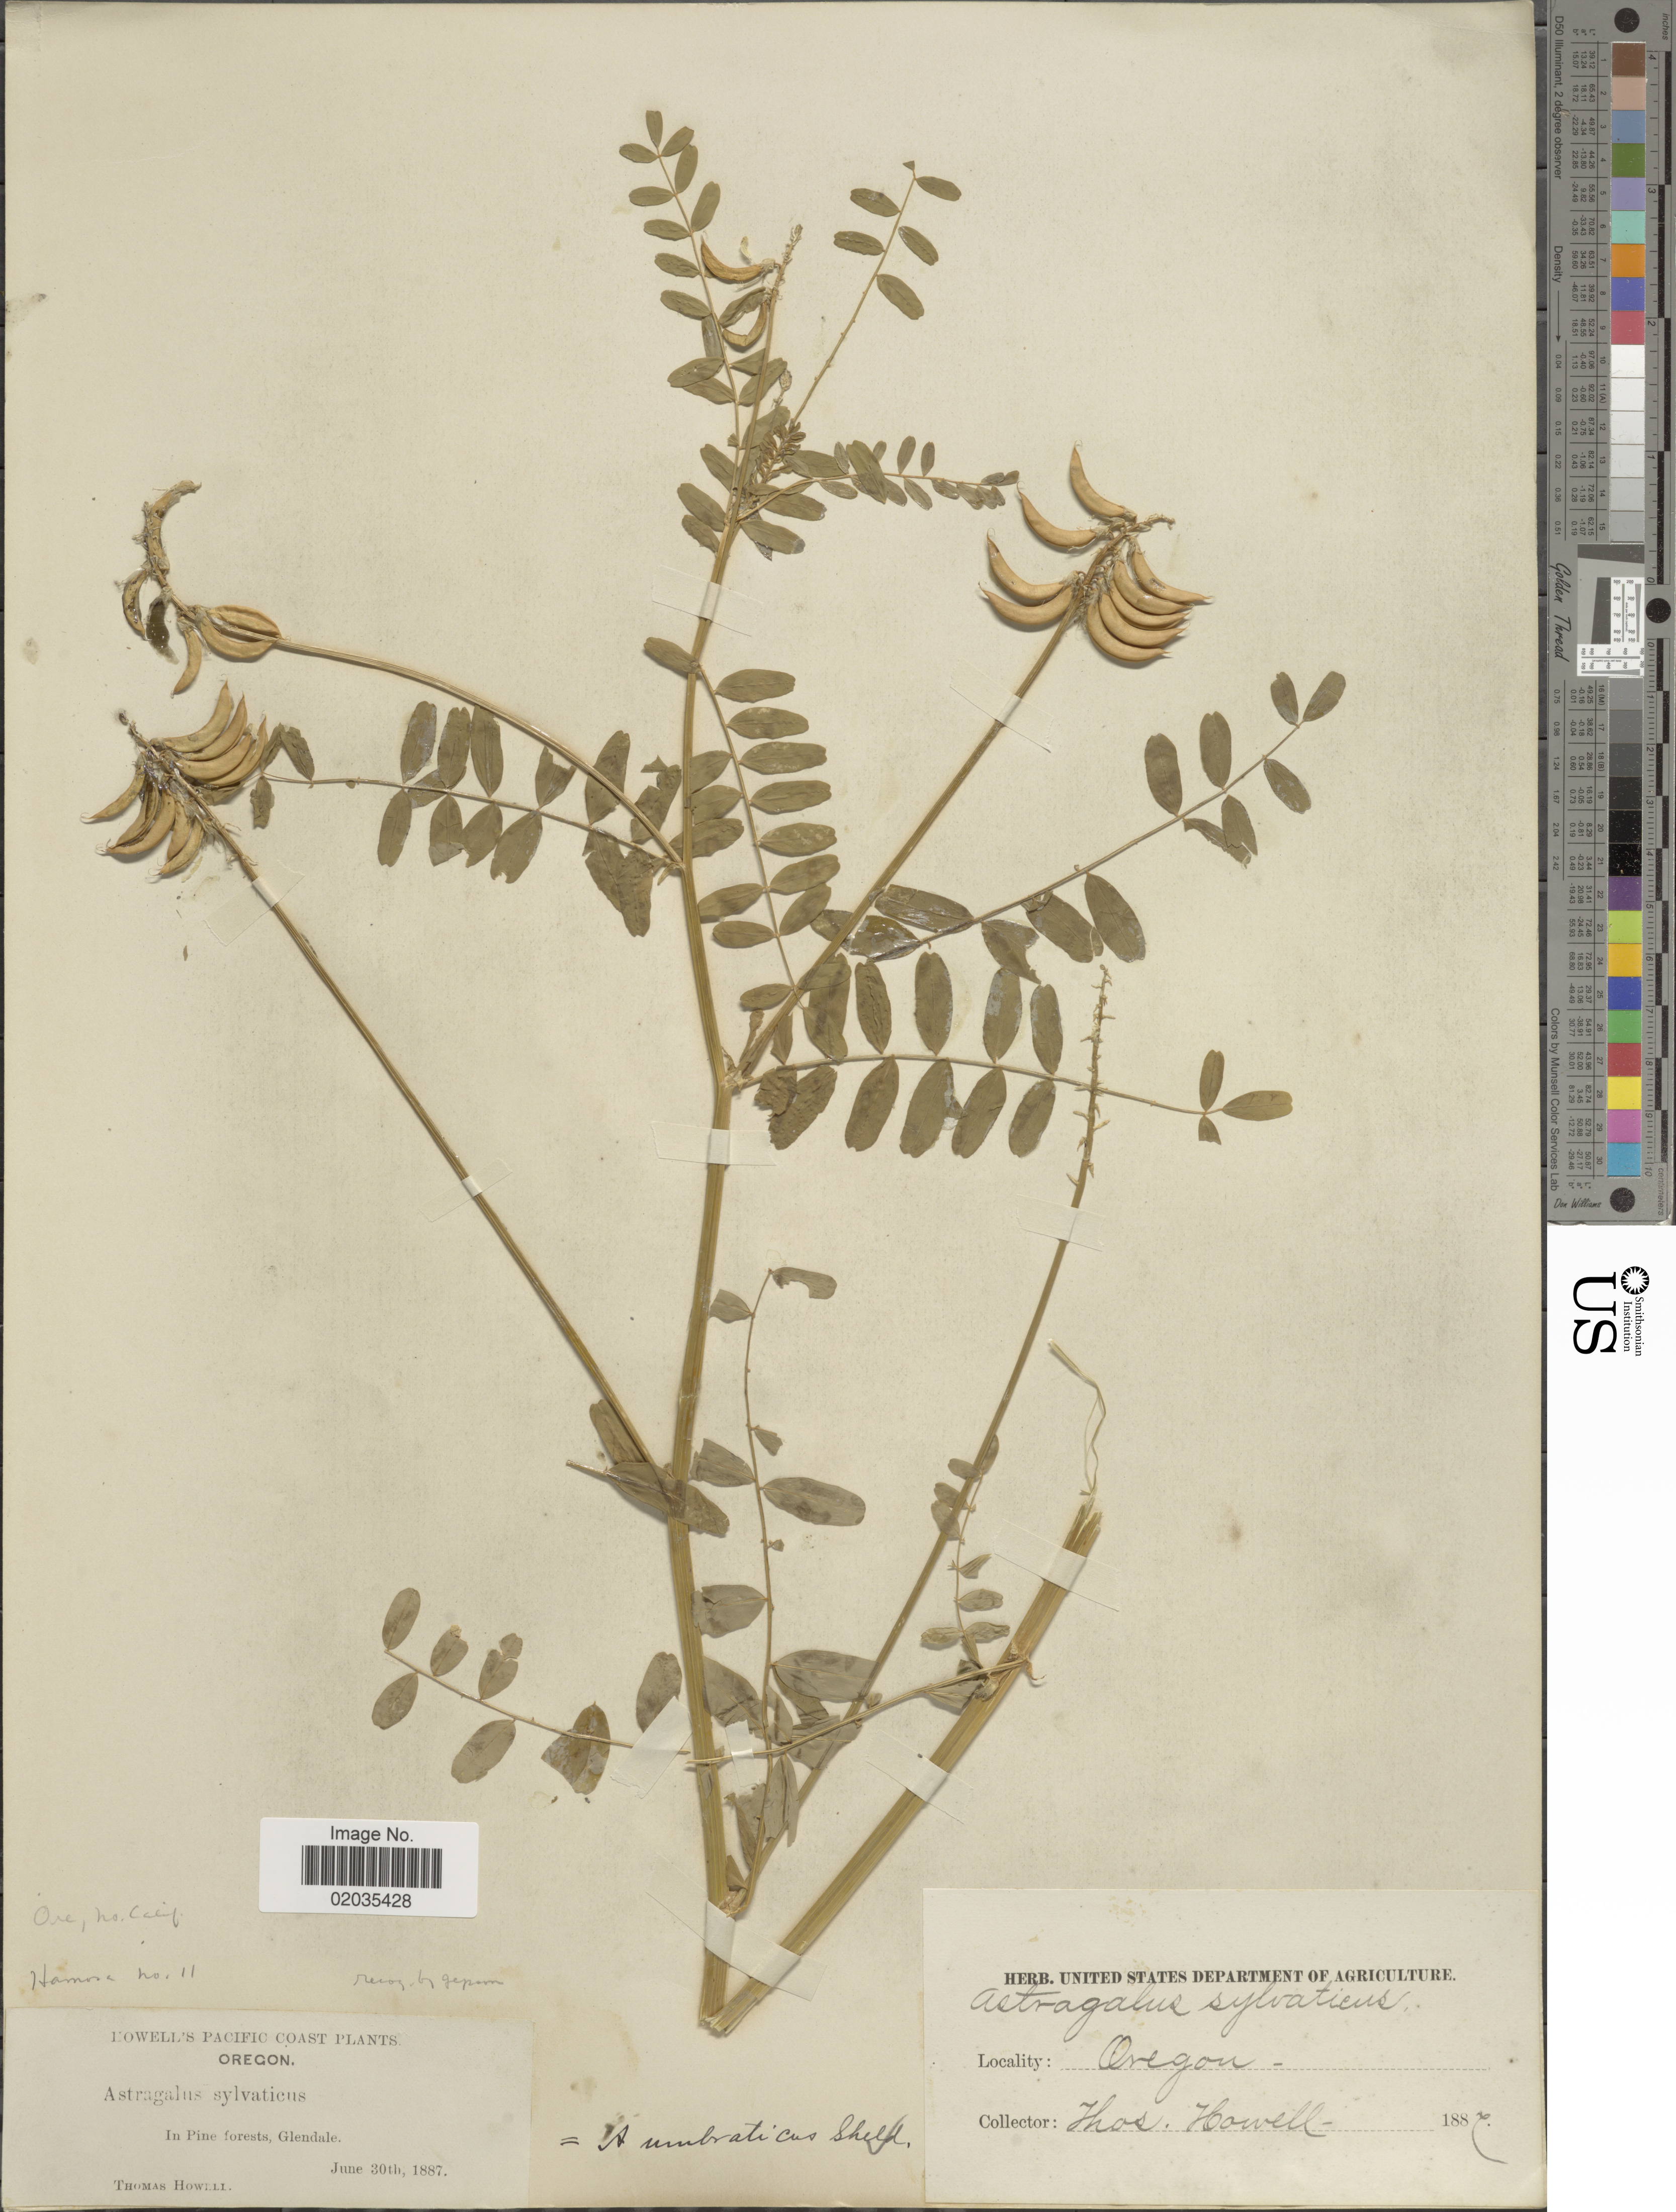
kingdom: Plantae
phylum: Tracheophyta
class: Magnoliopsida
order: Fabales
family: Fabaceae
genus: Astragalus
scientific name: Astragalus sylvaticus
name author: Willd.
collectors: T. Howell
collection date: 1887-06-30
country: United States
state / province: Oregon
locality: Pacific Coast. Glendale